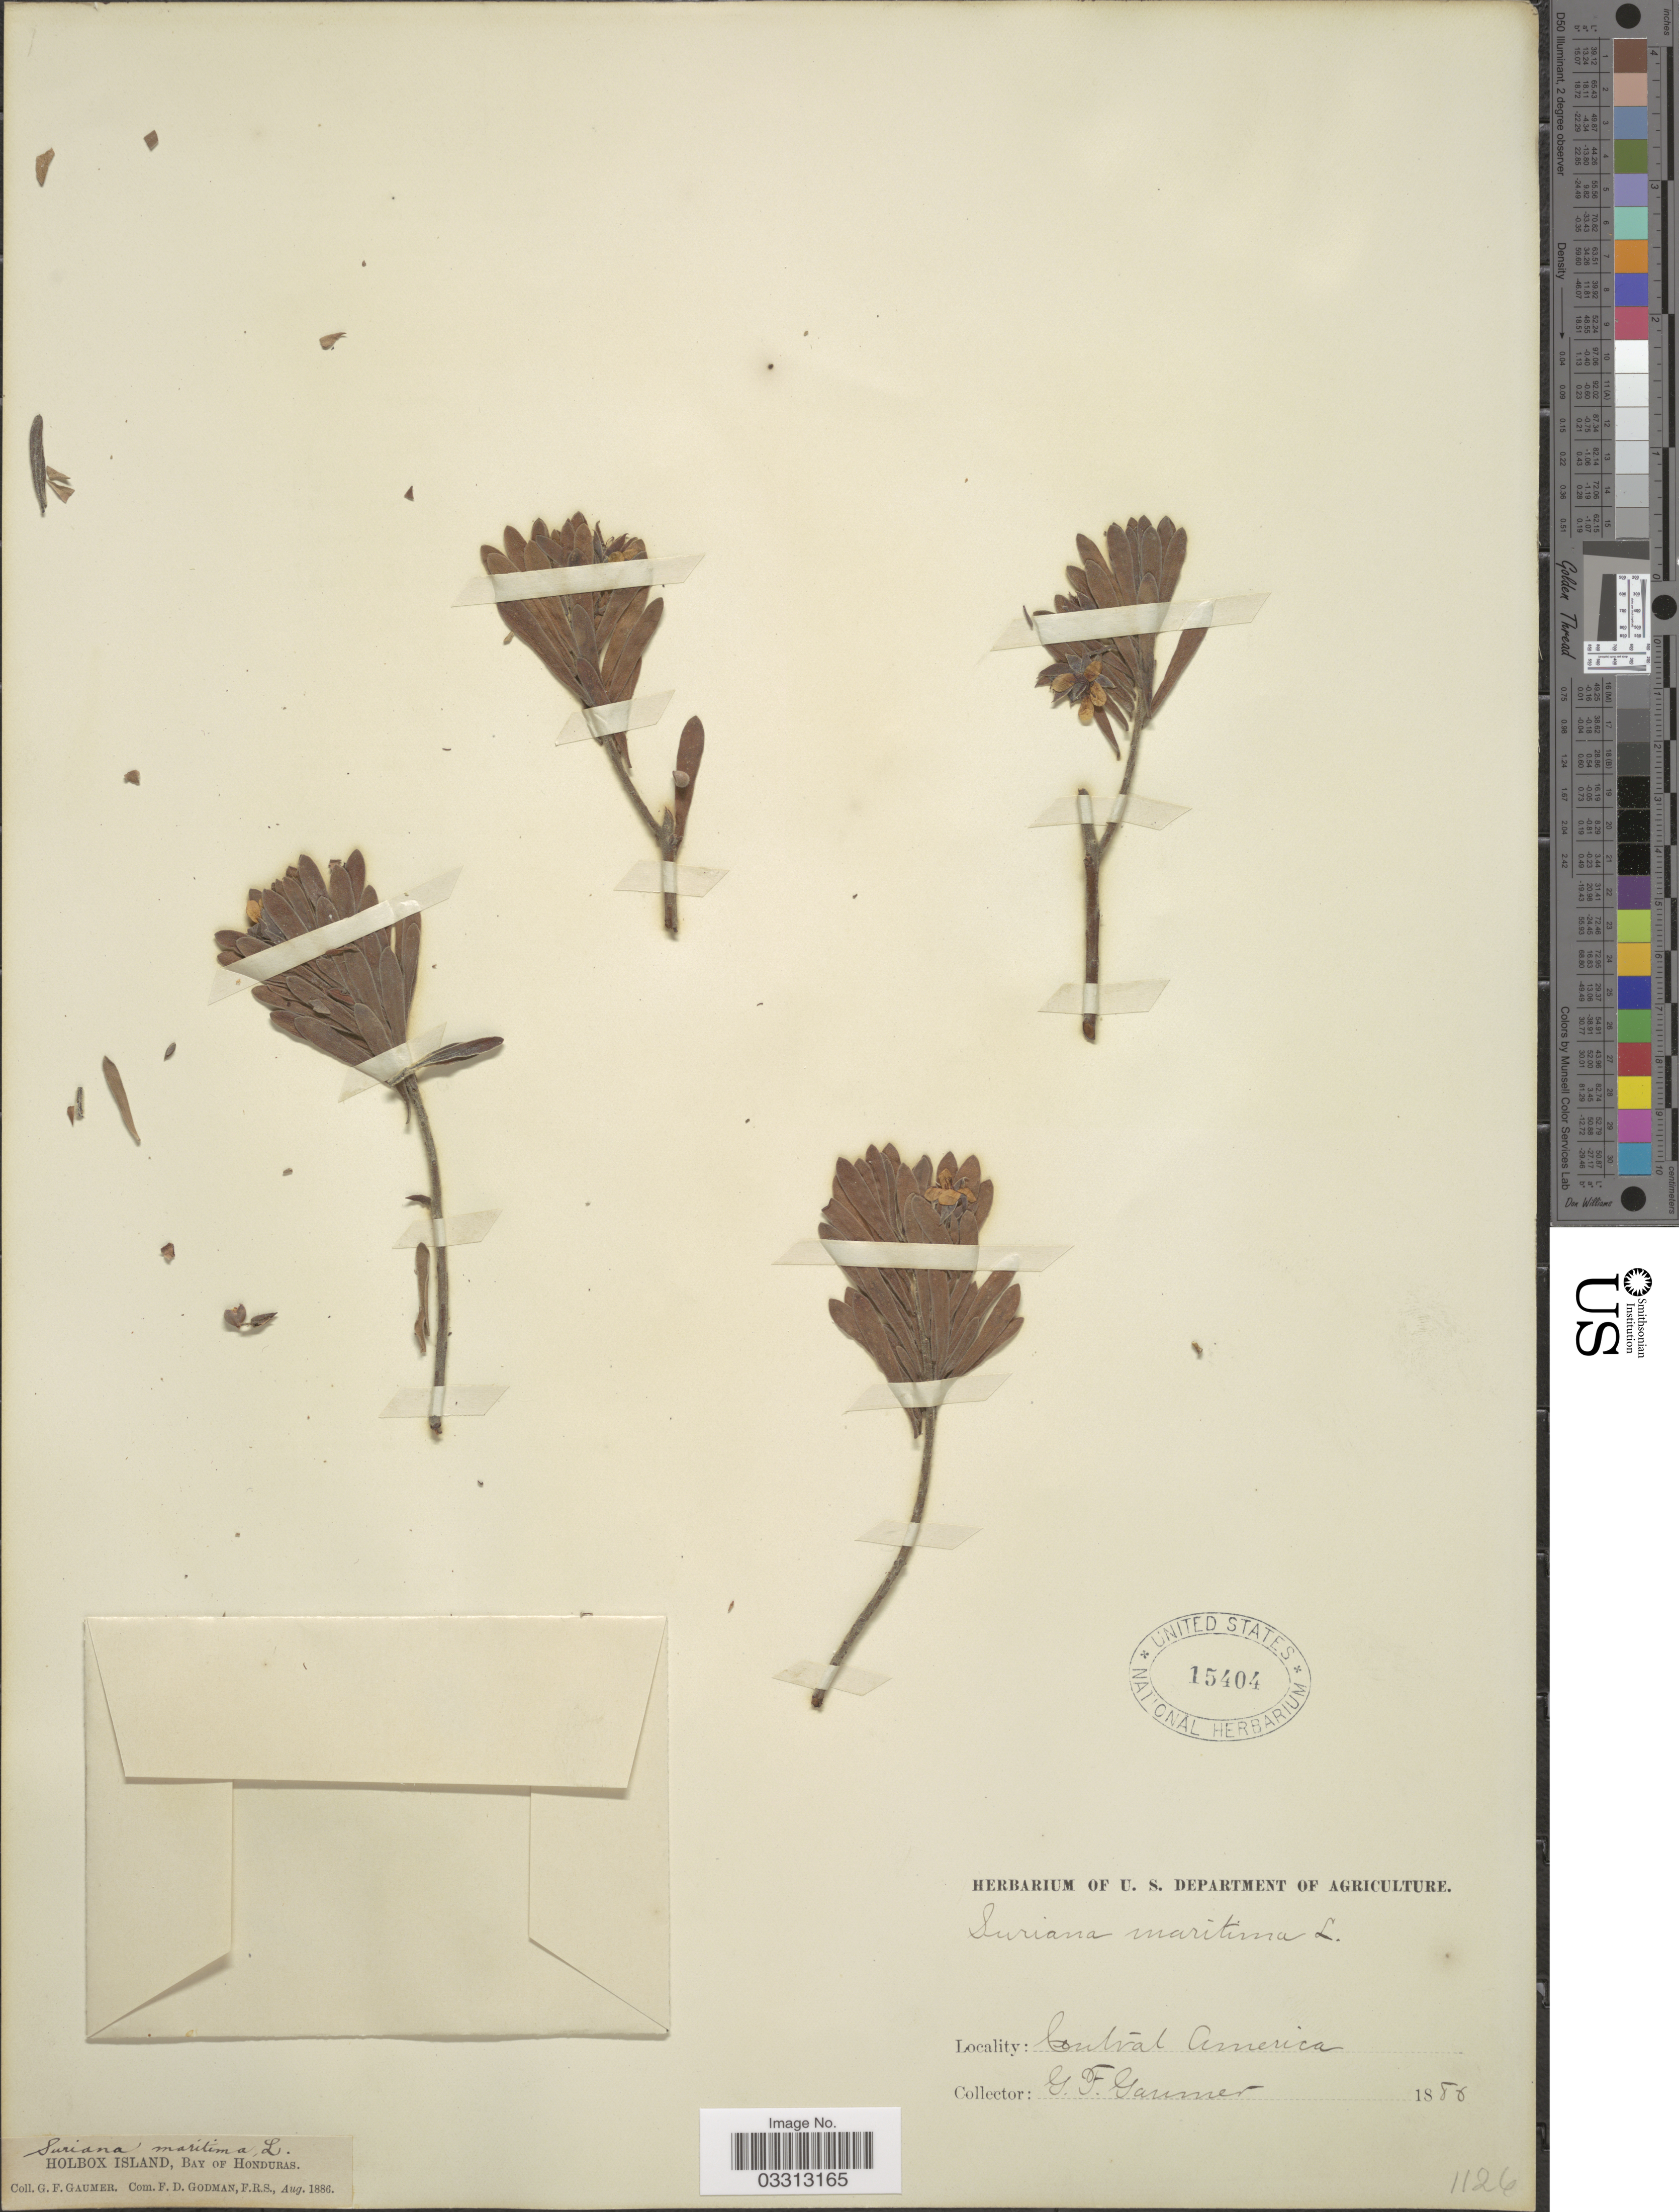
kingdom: Plantae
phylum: Tracheophyta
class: Magnoliopsida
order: Fabales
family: Surianaceae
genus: Suriana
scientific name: Suriana maritima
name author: L.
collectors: G. F. Gaumer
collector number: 1126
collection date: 1886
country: Honduras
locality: Holbox Island, Bay of Honduras. Central America.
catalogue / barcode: US 15404